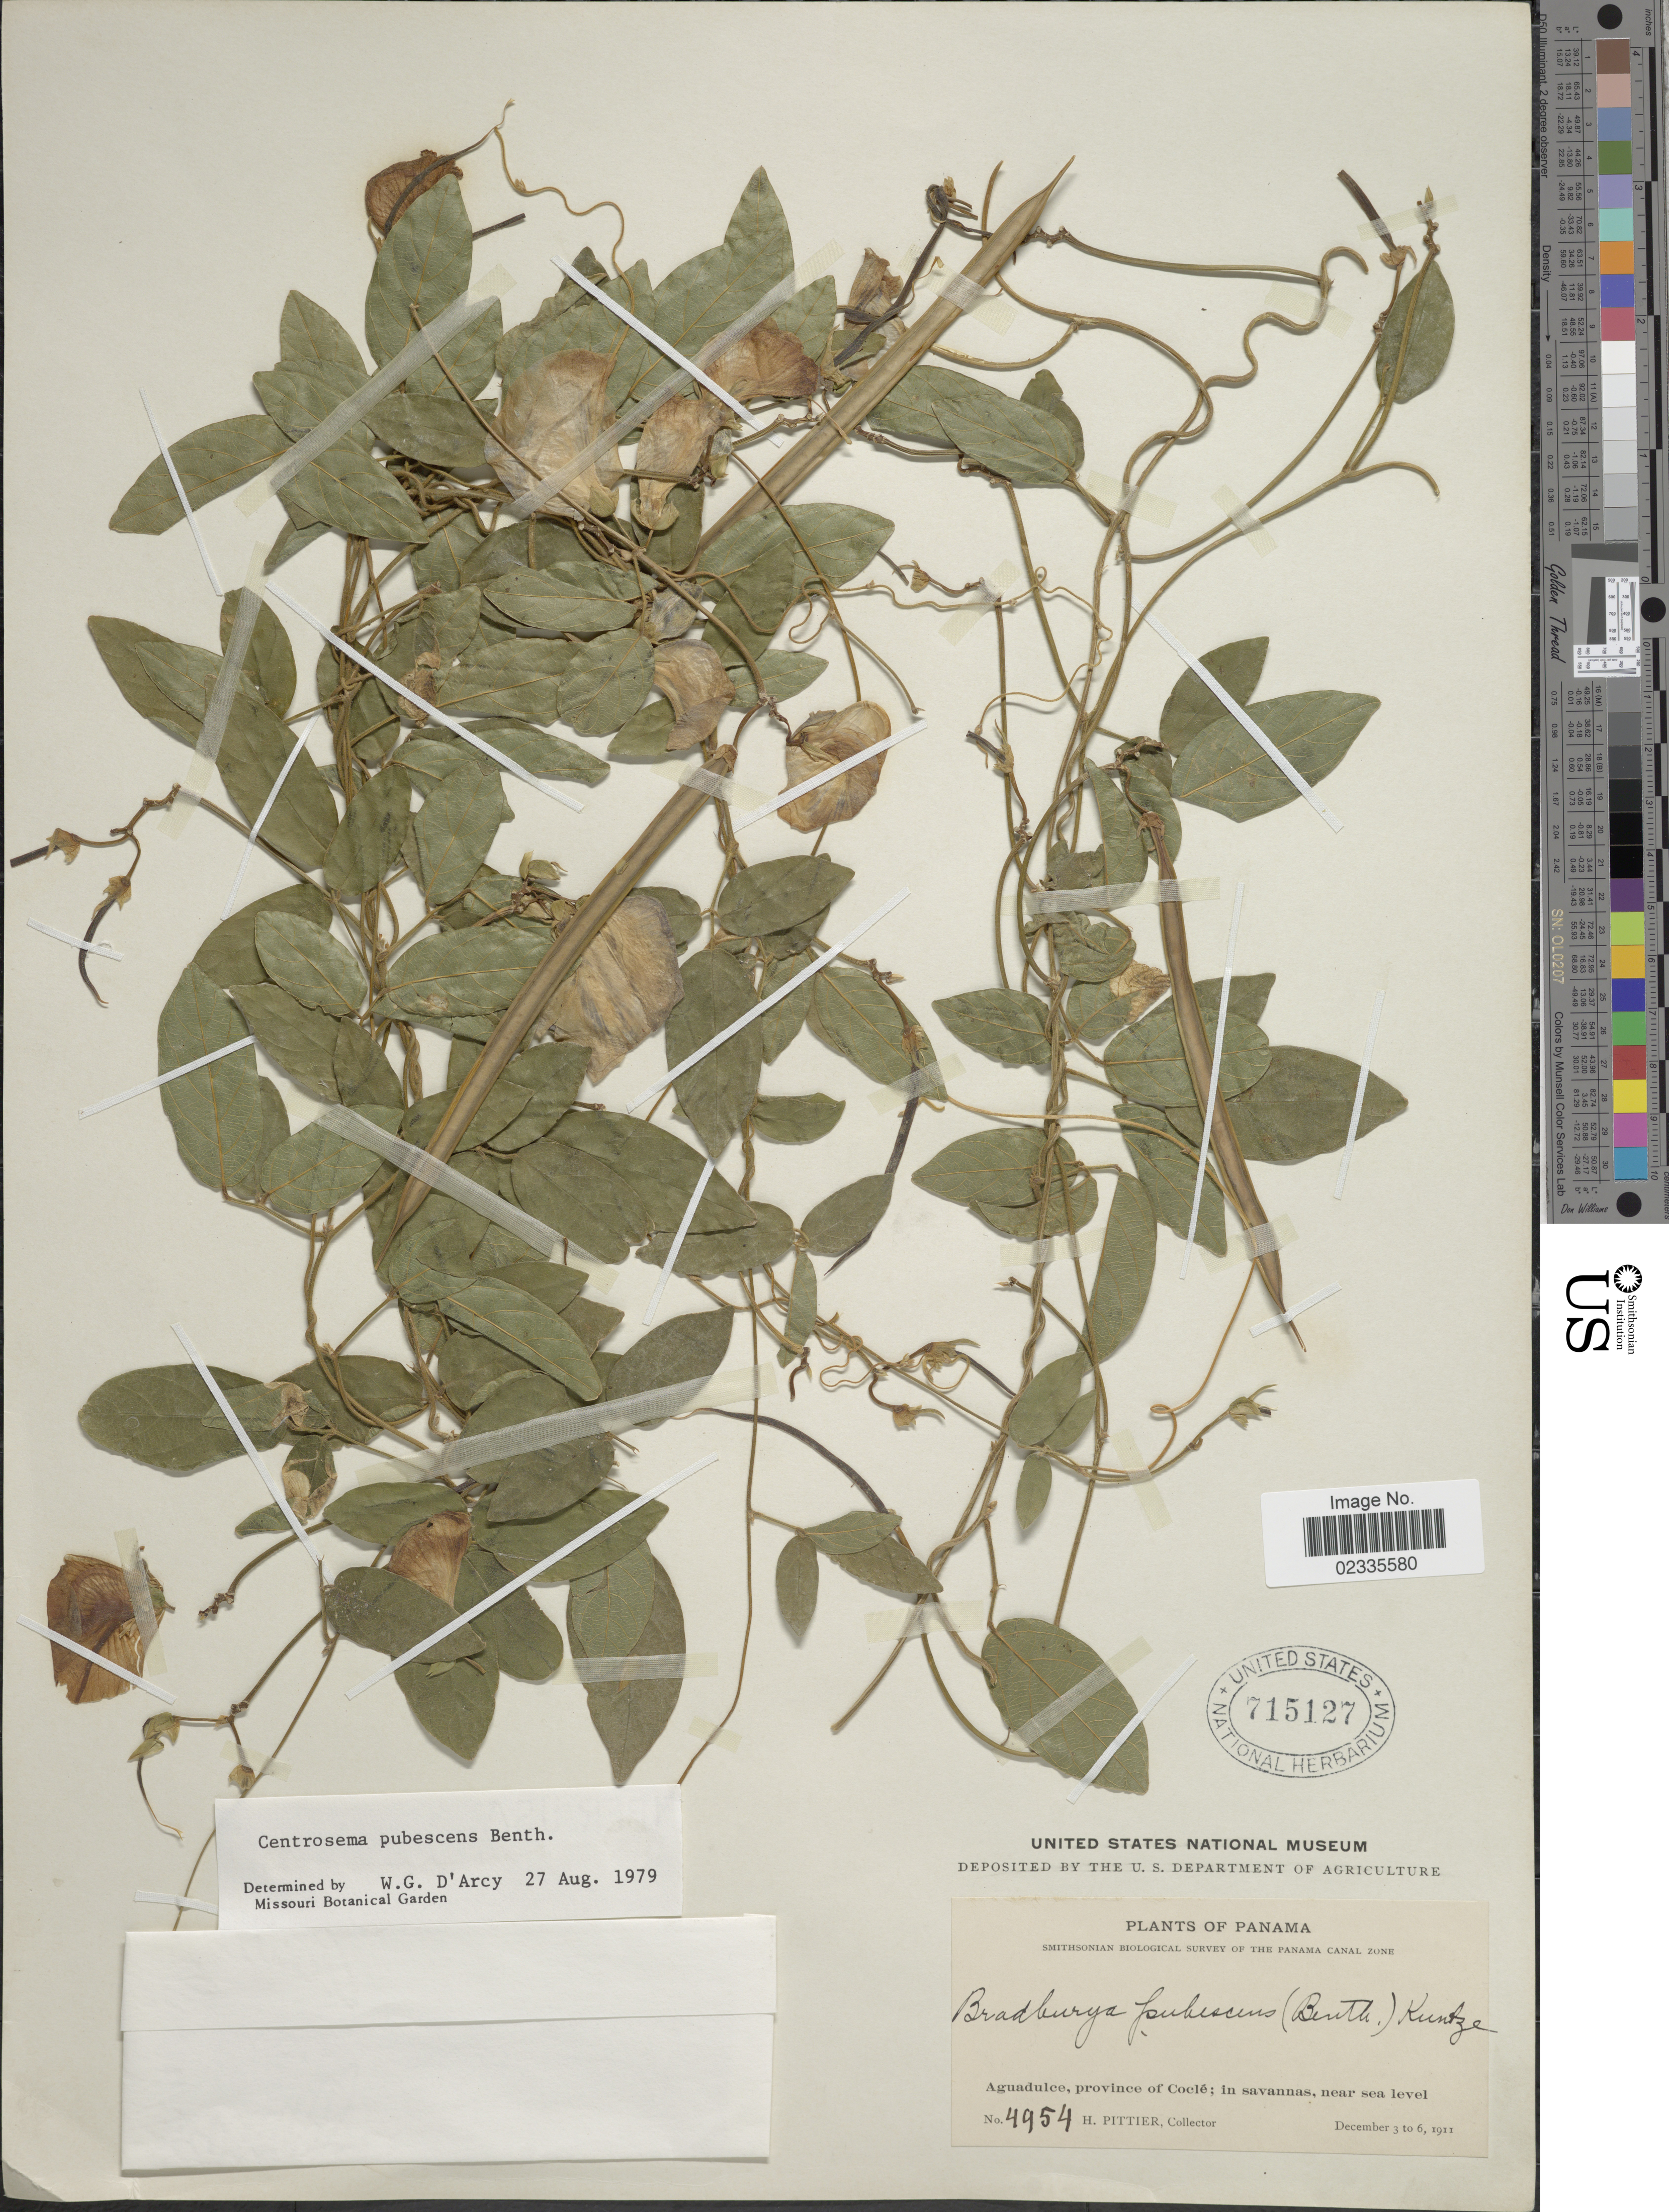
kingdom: Plantae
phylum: Tracheophyta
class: Magnoliopsida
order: Fabales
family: Fabaceae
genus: Centrosema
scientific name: Centrosema pubescens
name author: Benth.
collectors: H. F. Pittier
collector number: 4954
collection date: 1911-12-03/1911-12-06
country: Panama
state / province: Coclé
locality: Aguadulce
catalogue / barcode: US 715127